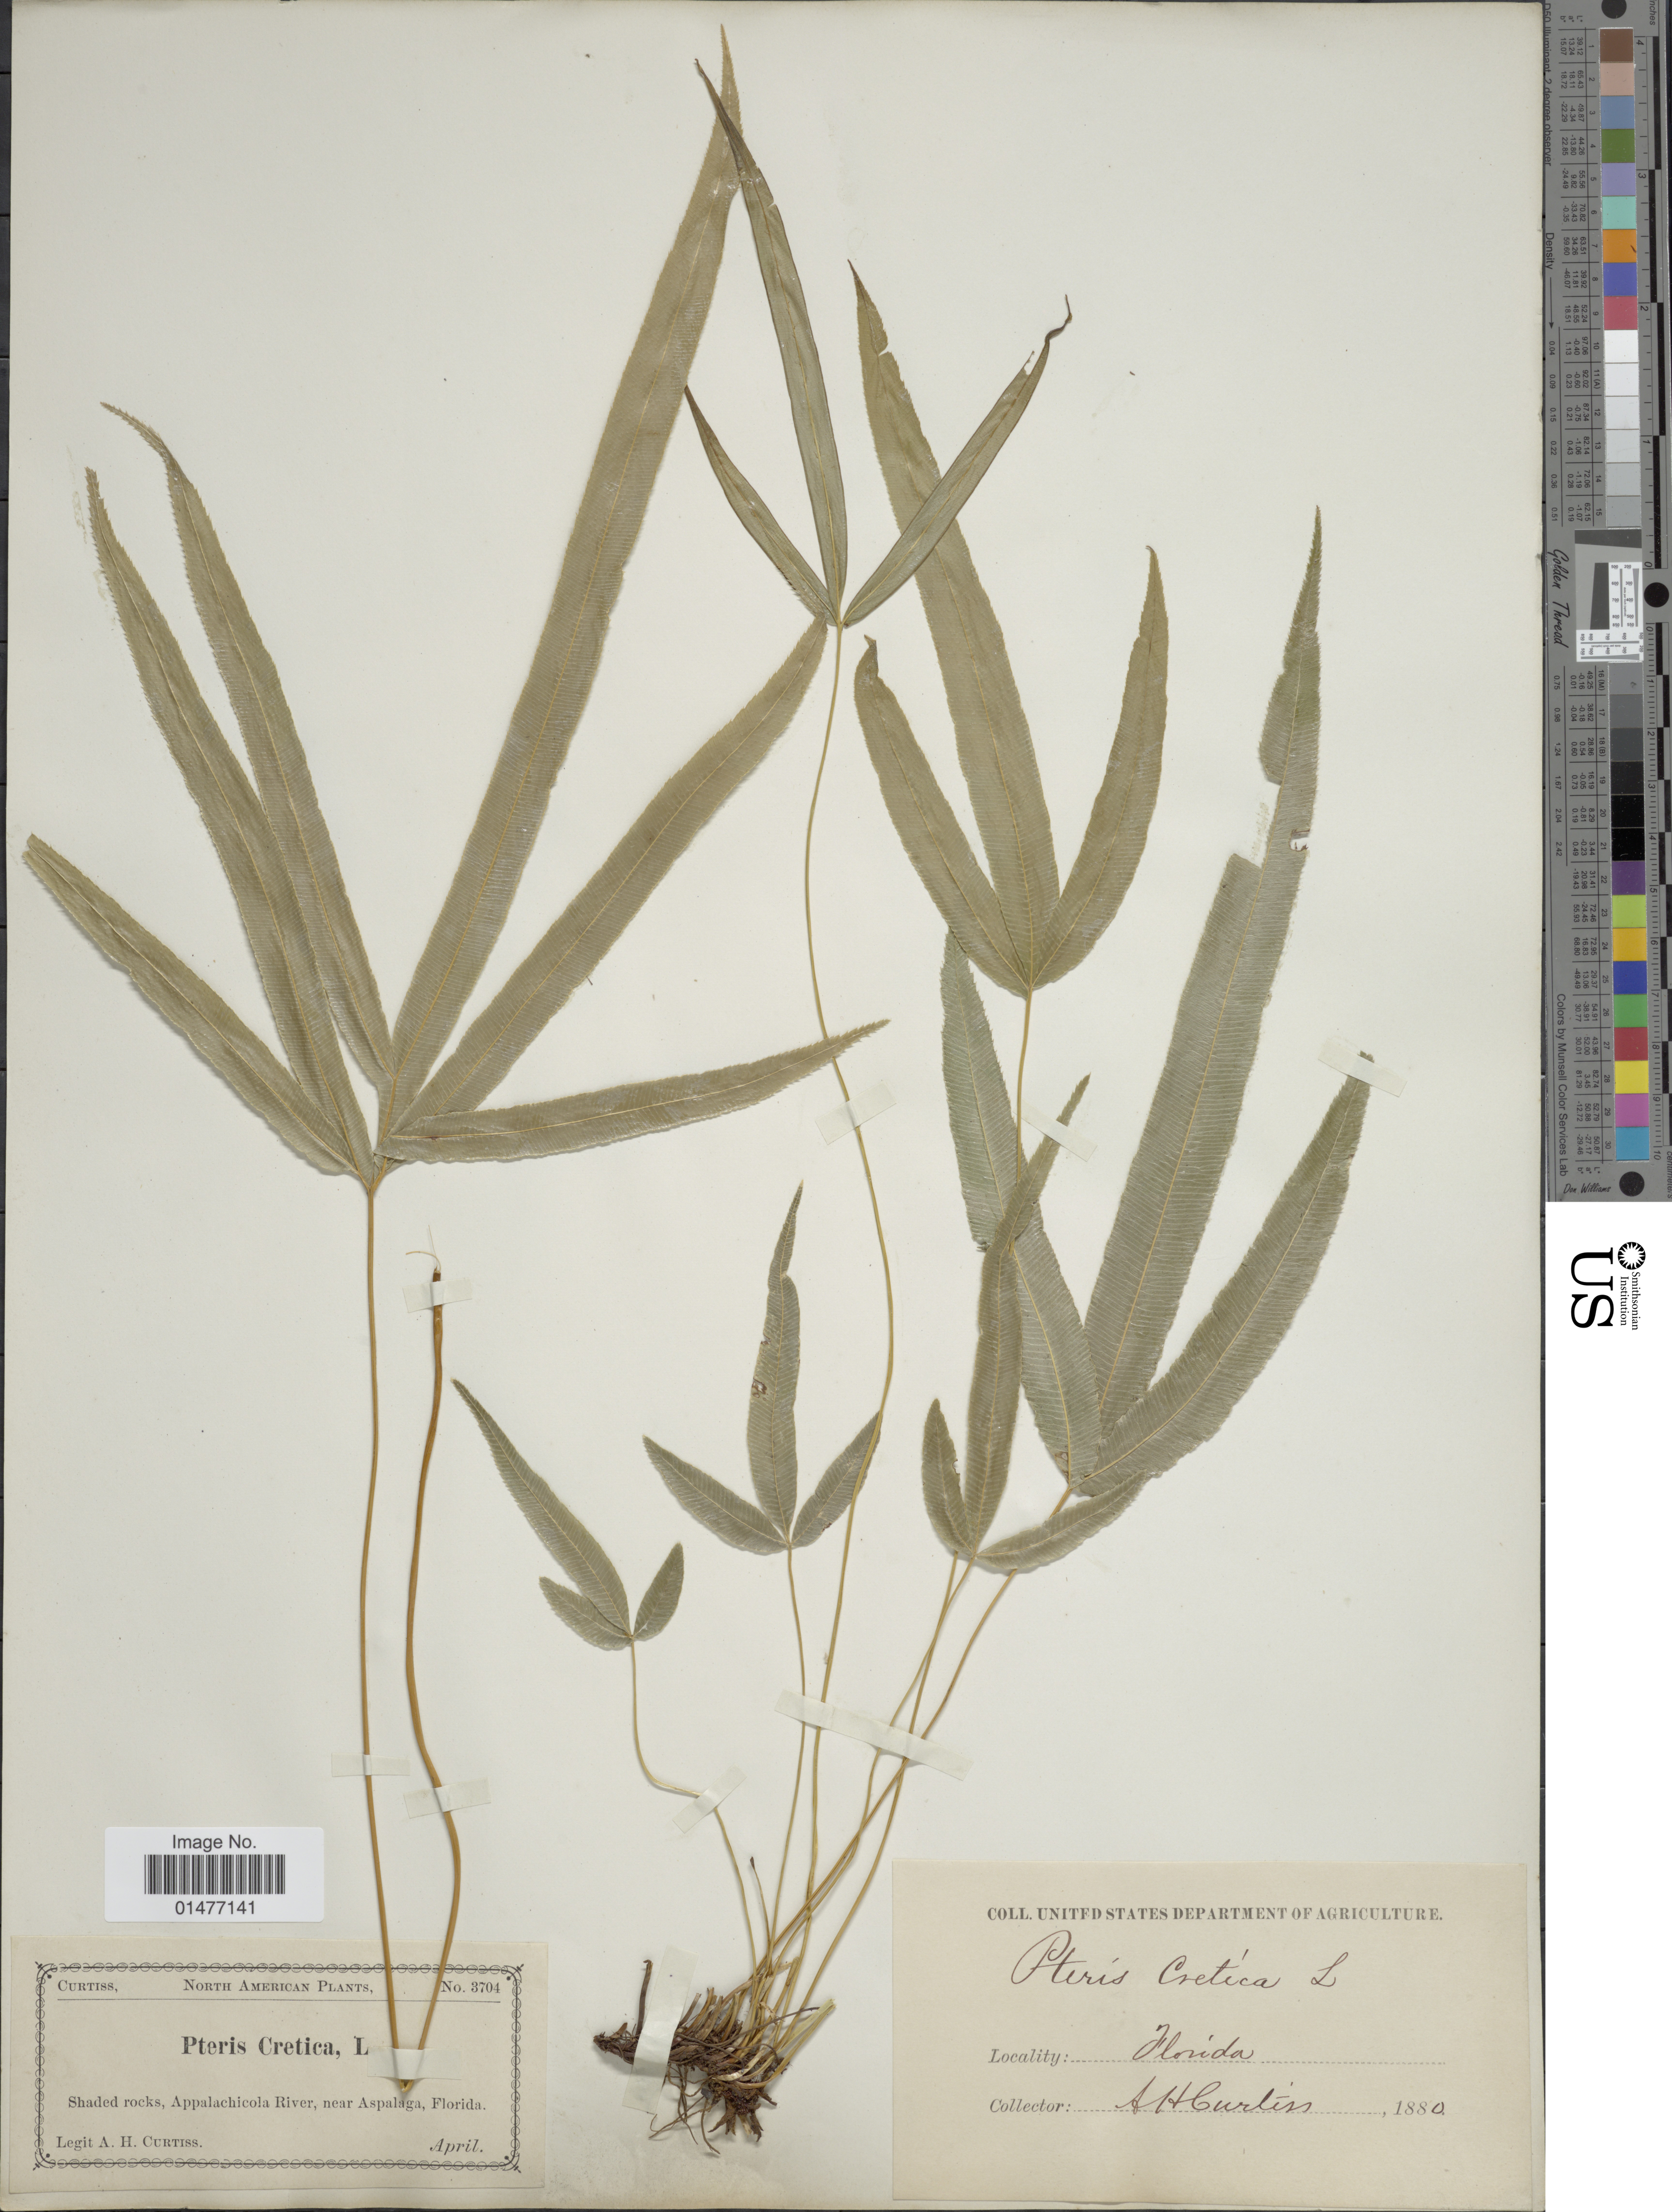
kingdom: Plantae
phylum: Tracheophyta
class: Polypodiopsida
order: Polypodiales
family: Pteridaceae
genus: Pteris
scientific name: Pteris cretica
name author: L.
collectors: A. H. Curtiss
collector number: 3704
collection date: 1880-04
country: United States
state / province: Florida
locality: Shaded rocks, Appalachicola River, near Aspalaga